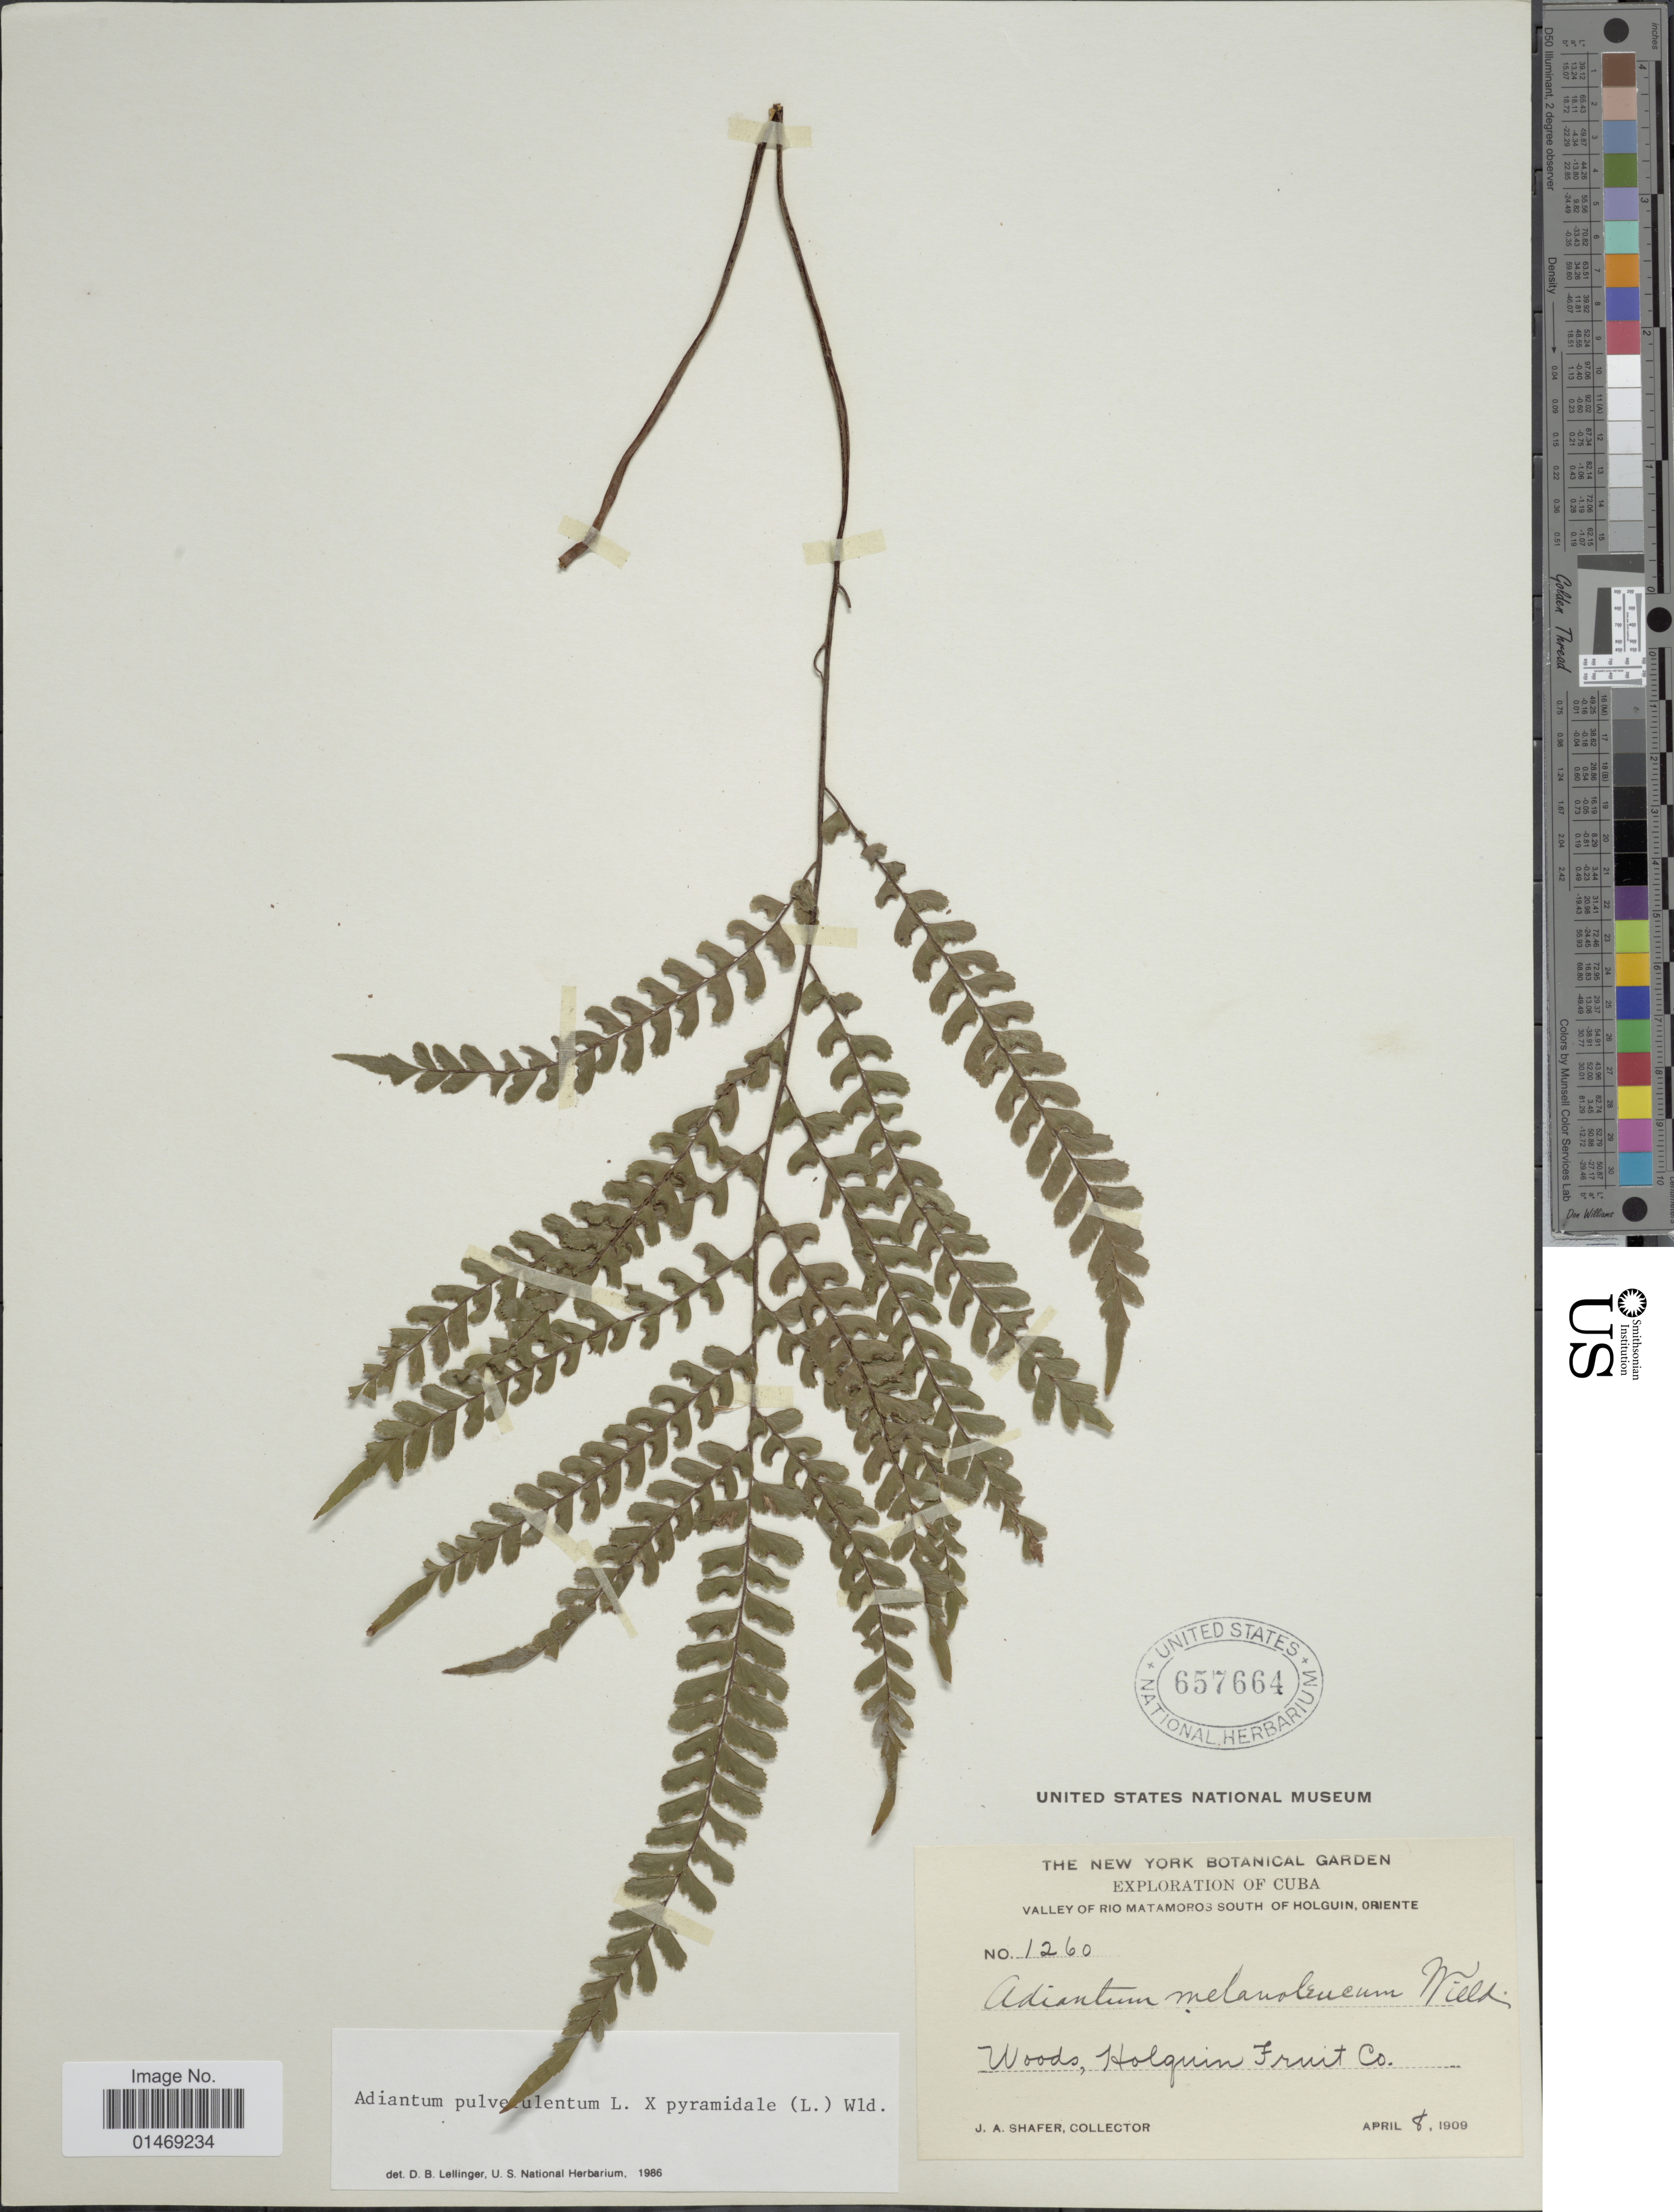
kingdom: Plantae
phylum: Tracheophyta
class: Polypodiopsida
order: Polypodiales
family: Pteridaceae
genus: Adiantum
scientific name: Adiantum pulverulentum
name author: L.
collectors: J. A. Shafer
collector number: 1260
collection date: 1909-04-08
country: Cuba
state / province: Oriente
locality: Valley of Rio Matamoros south of Holguin, Woods, Holguin Fruit Co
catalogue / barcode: US 657664